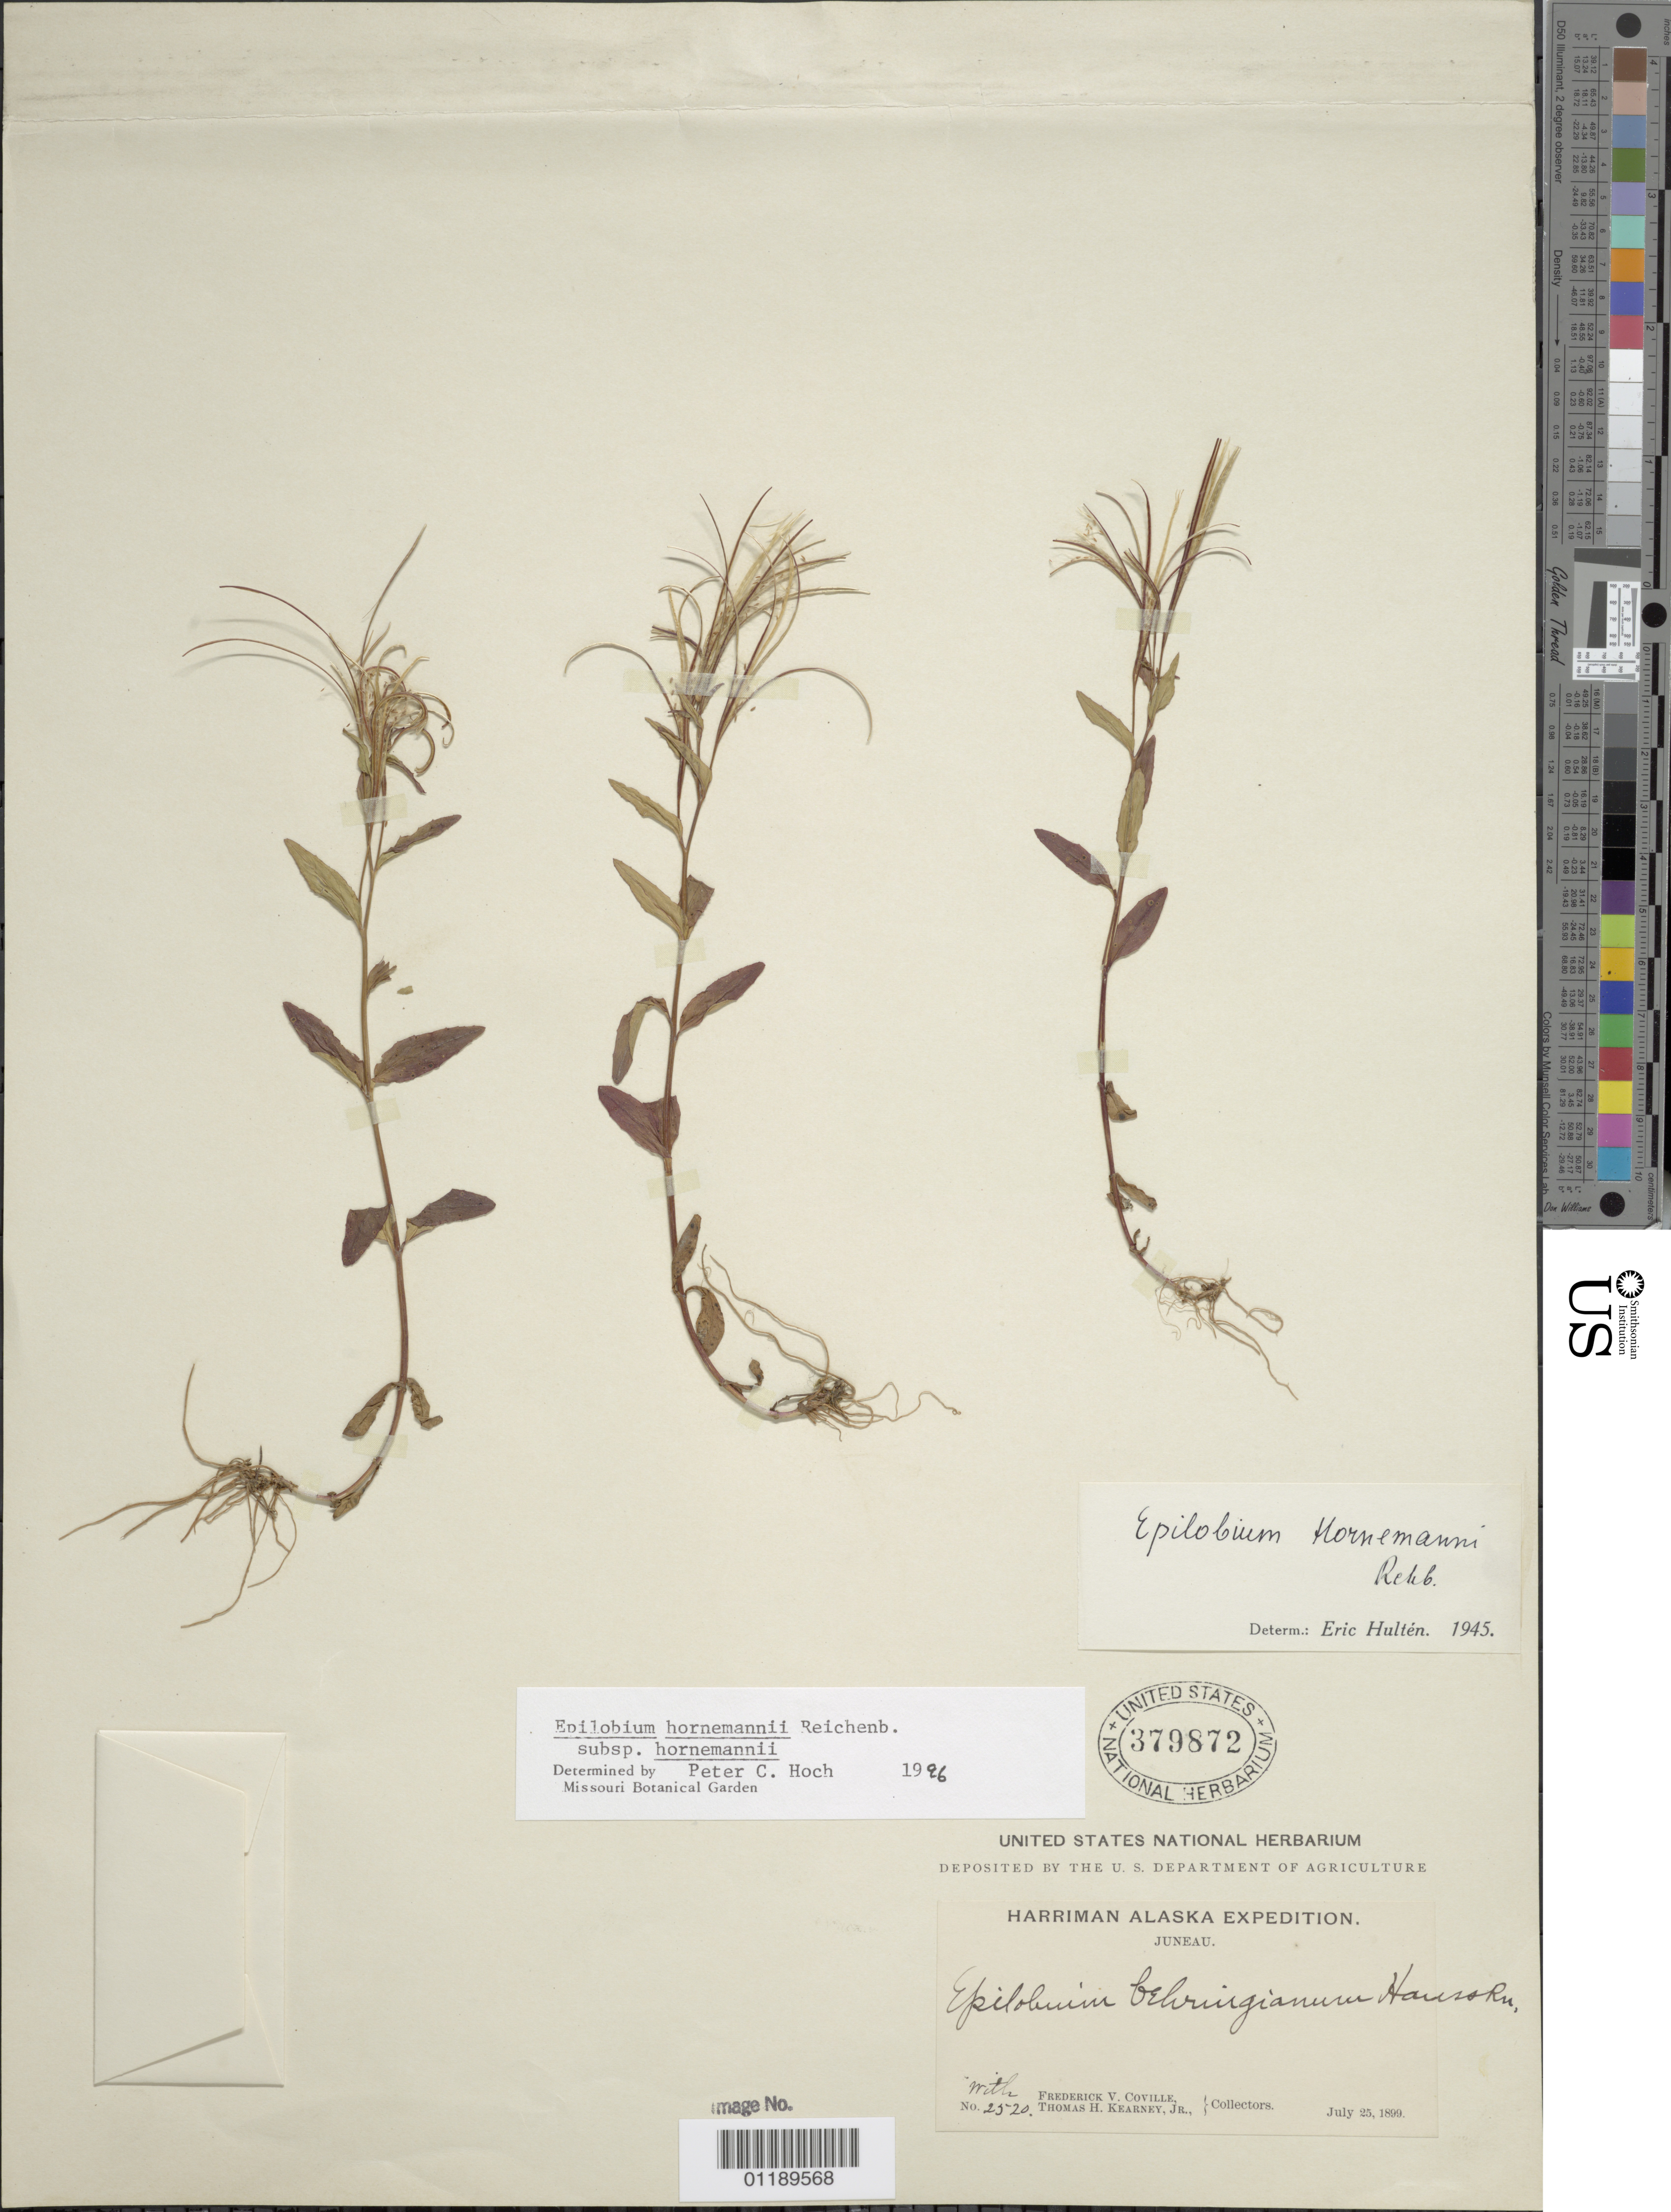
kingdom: Plantae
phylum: Tracheophyta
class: Magnoliopsida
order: Myrtales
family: Onagraceae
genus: Epilobium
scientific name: Epilobium hornemannii subsp. hornemannii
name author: Rchb.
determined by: Hoch, P. C.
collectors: F. V. Coville & F. Funston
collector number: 2520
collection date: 1899-07-25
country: United States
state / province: Alaska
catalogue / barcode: US 379872